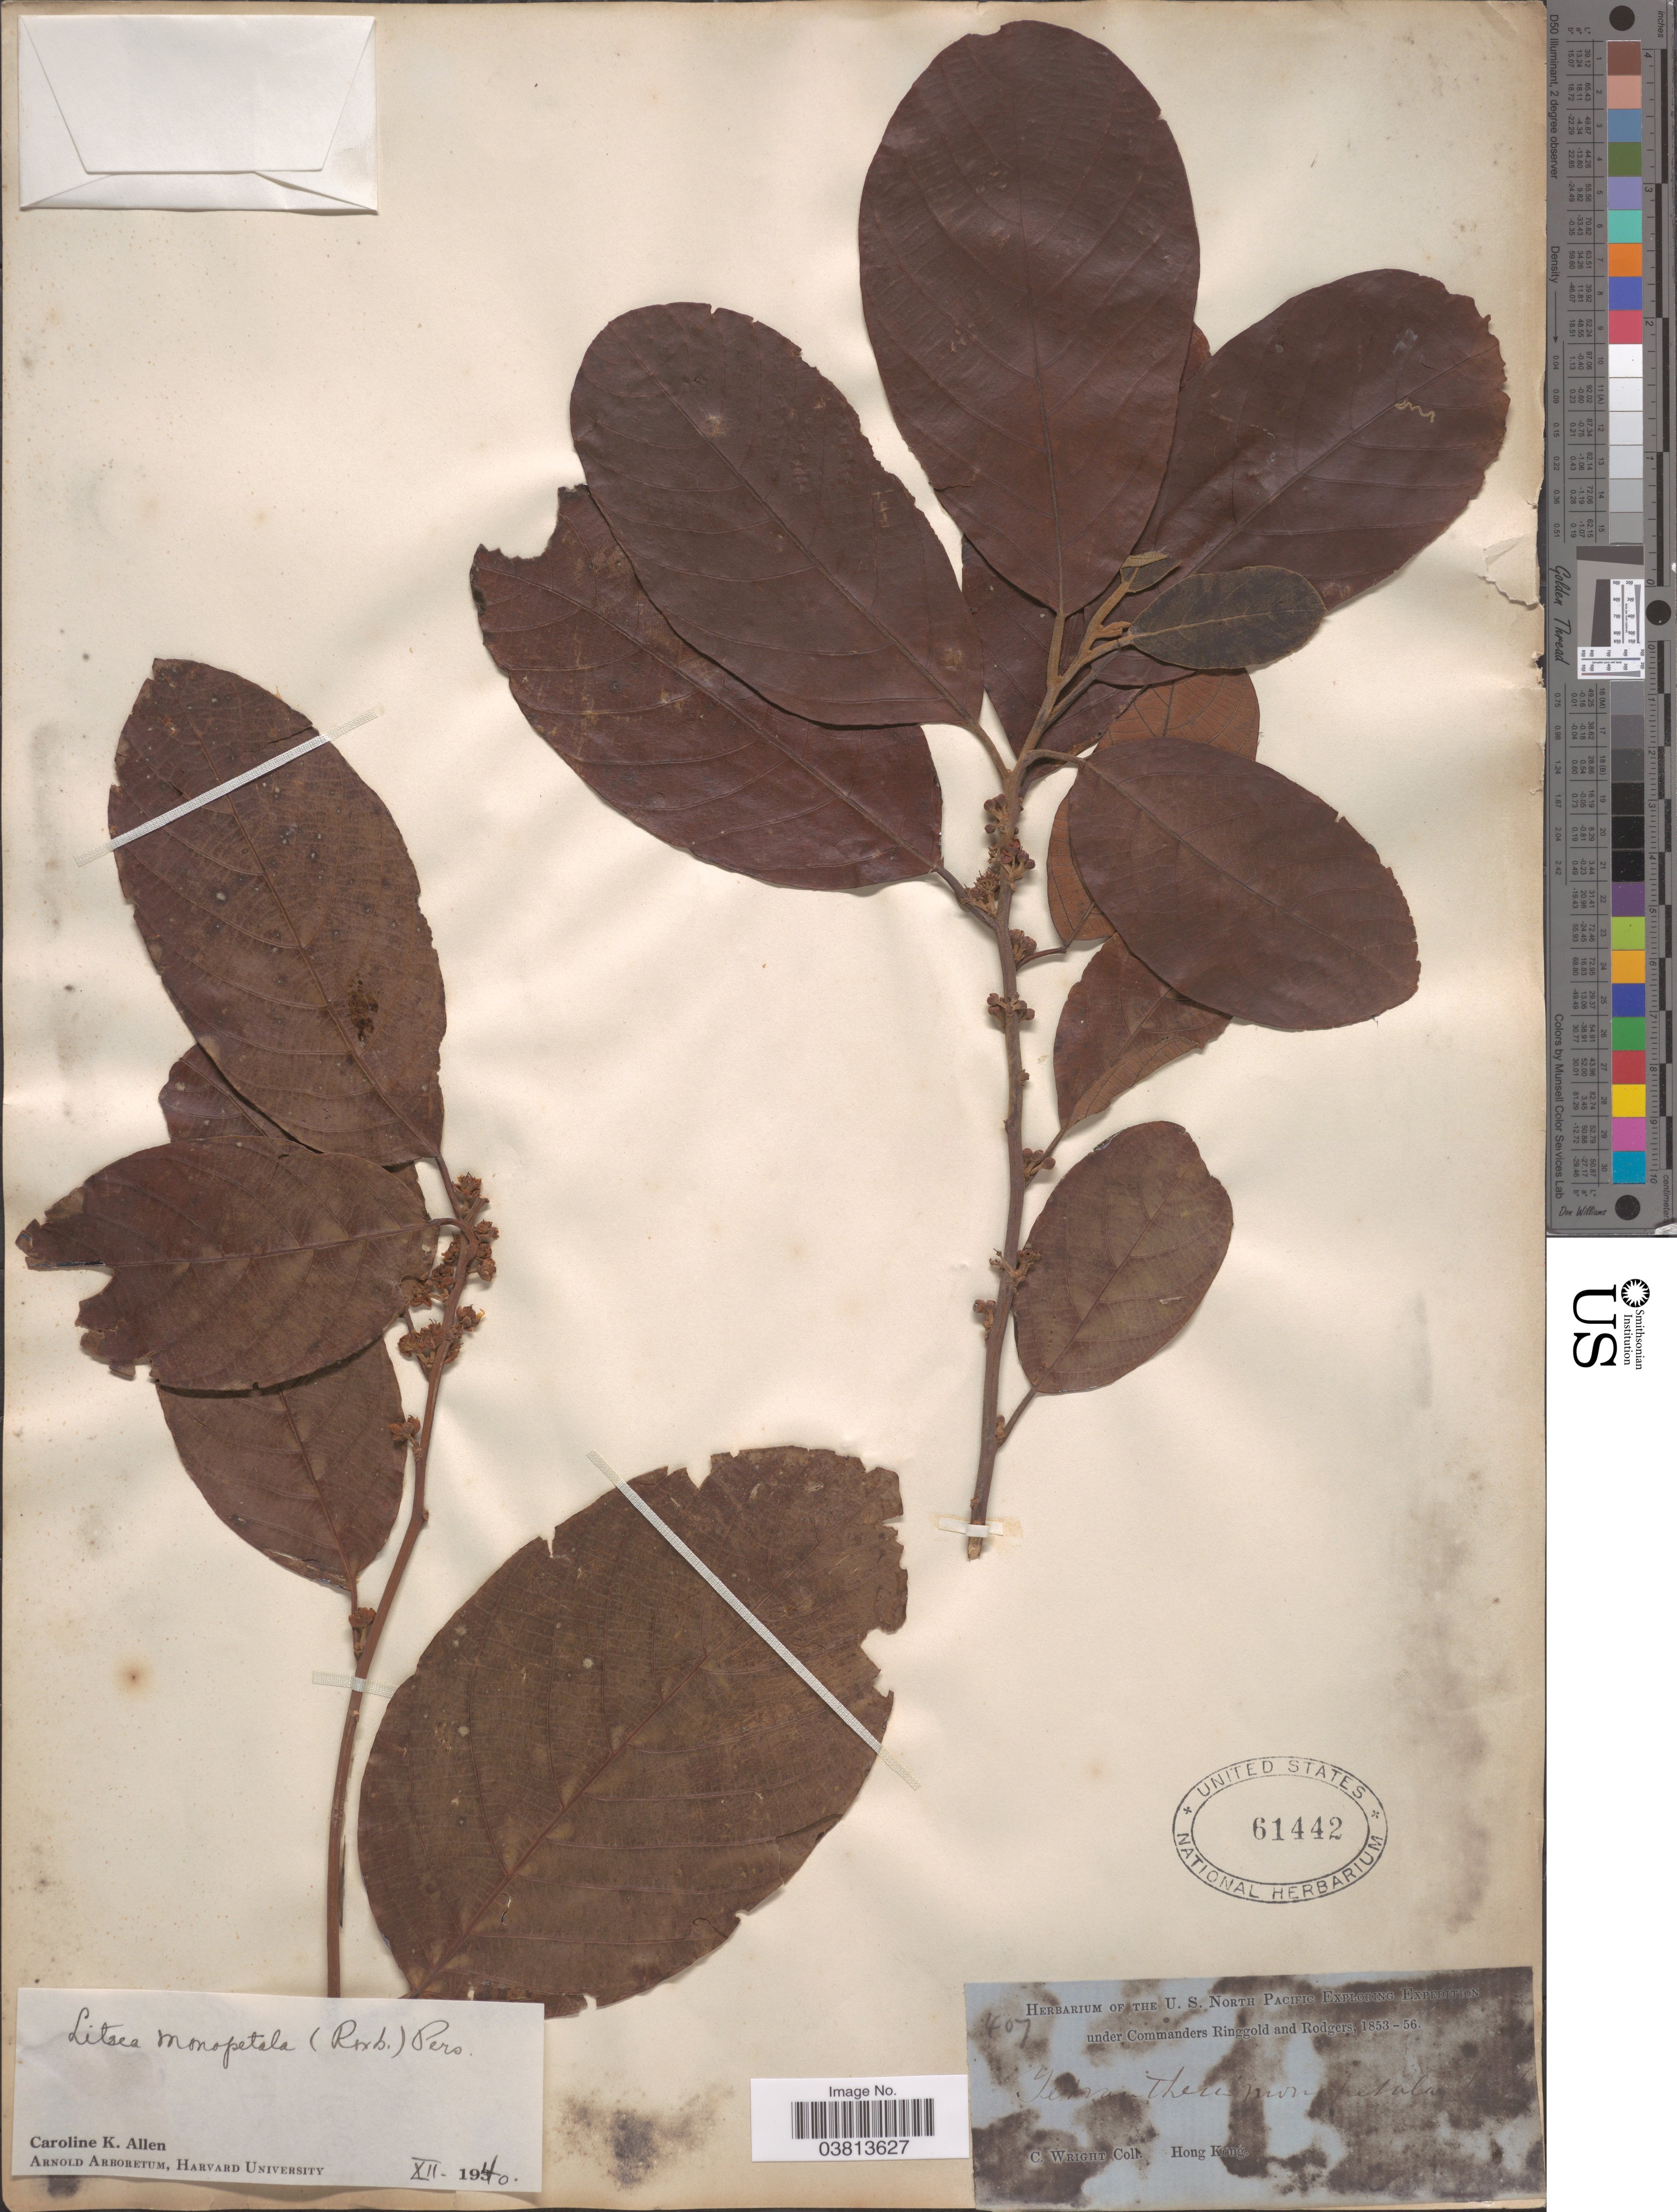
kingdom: Plantae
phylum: Tracheophyta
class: Magnoliopsida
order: Laurales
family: Lauraceae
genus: Litsea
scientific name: Litsea monopetala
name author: (Roxb.) Pers.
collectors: C. Wright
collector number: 407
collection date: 1853/1856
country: China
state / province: Hong Kong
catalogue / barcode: US 61442